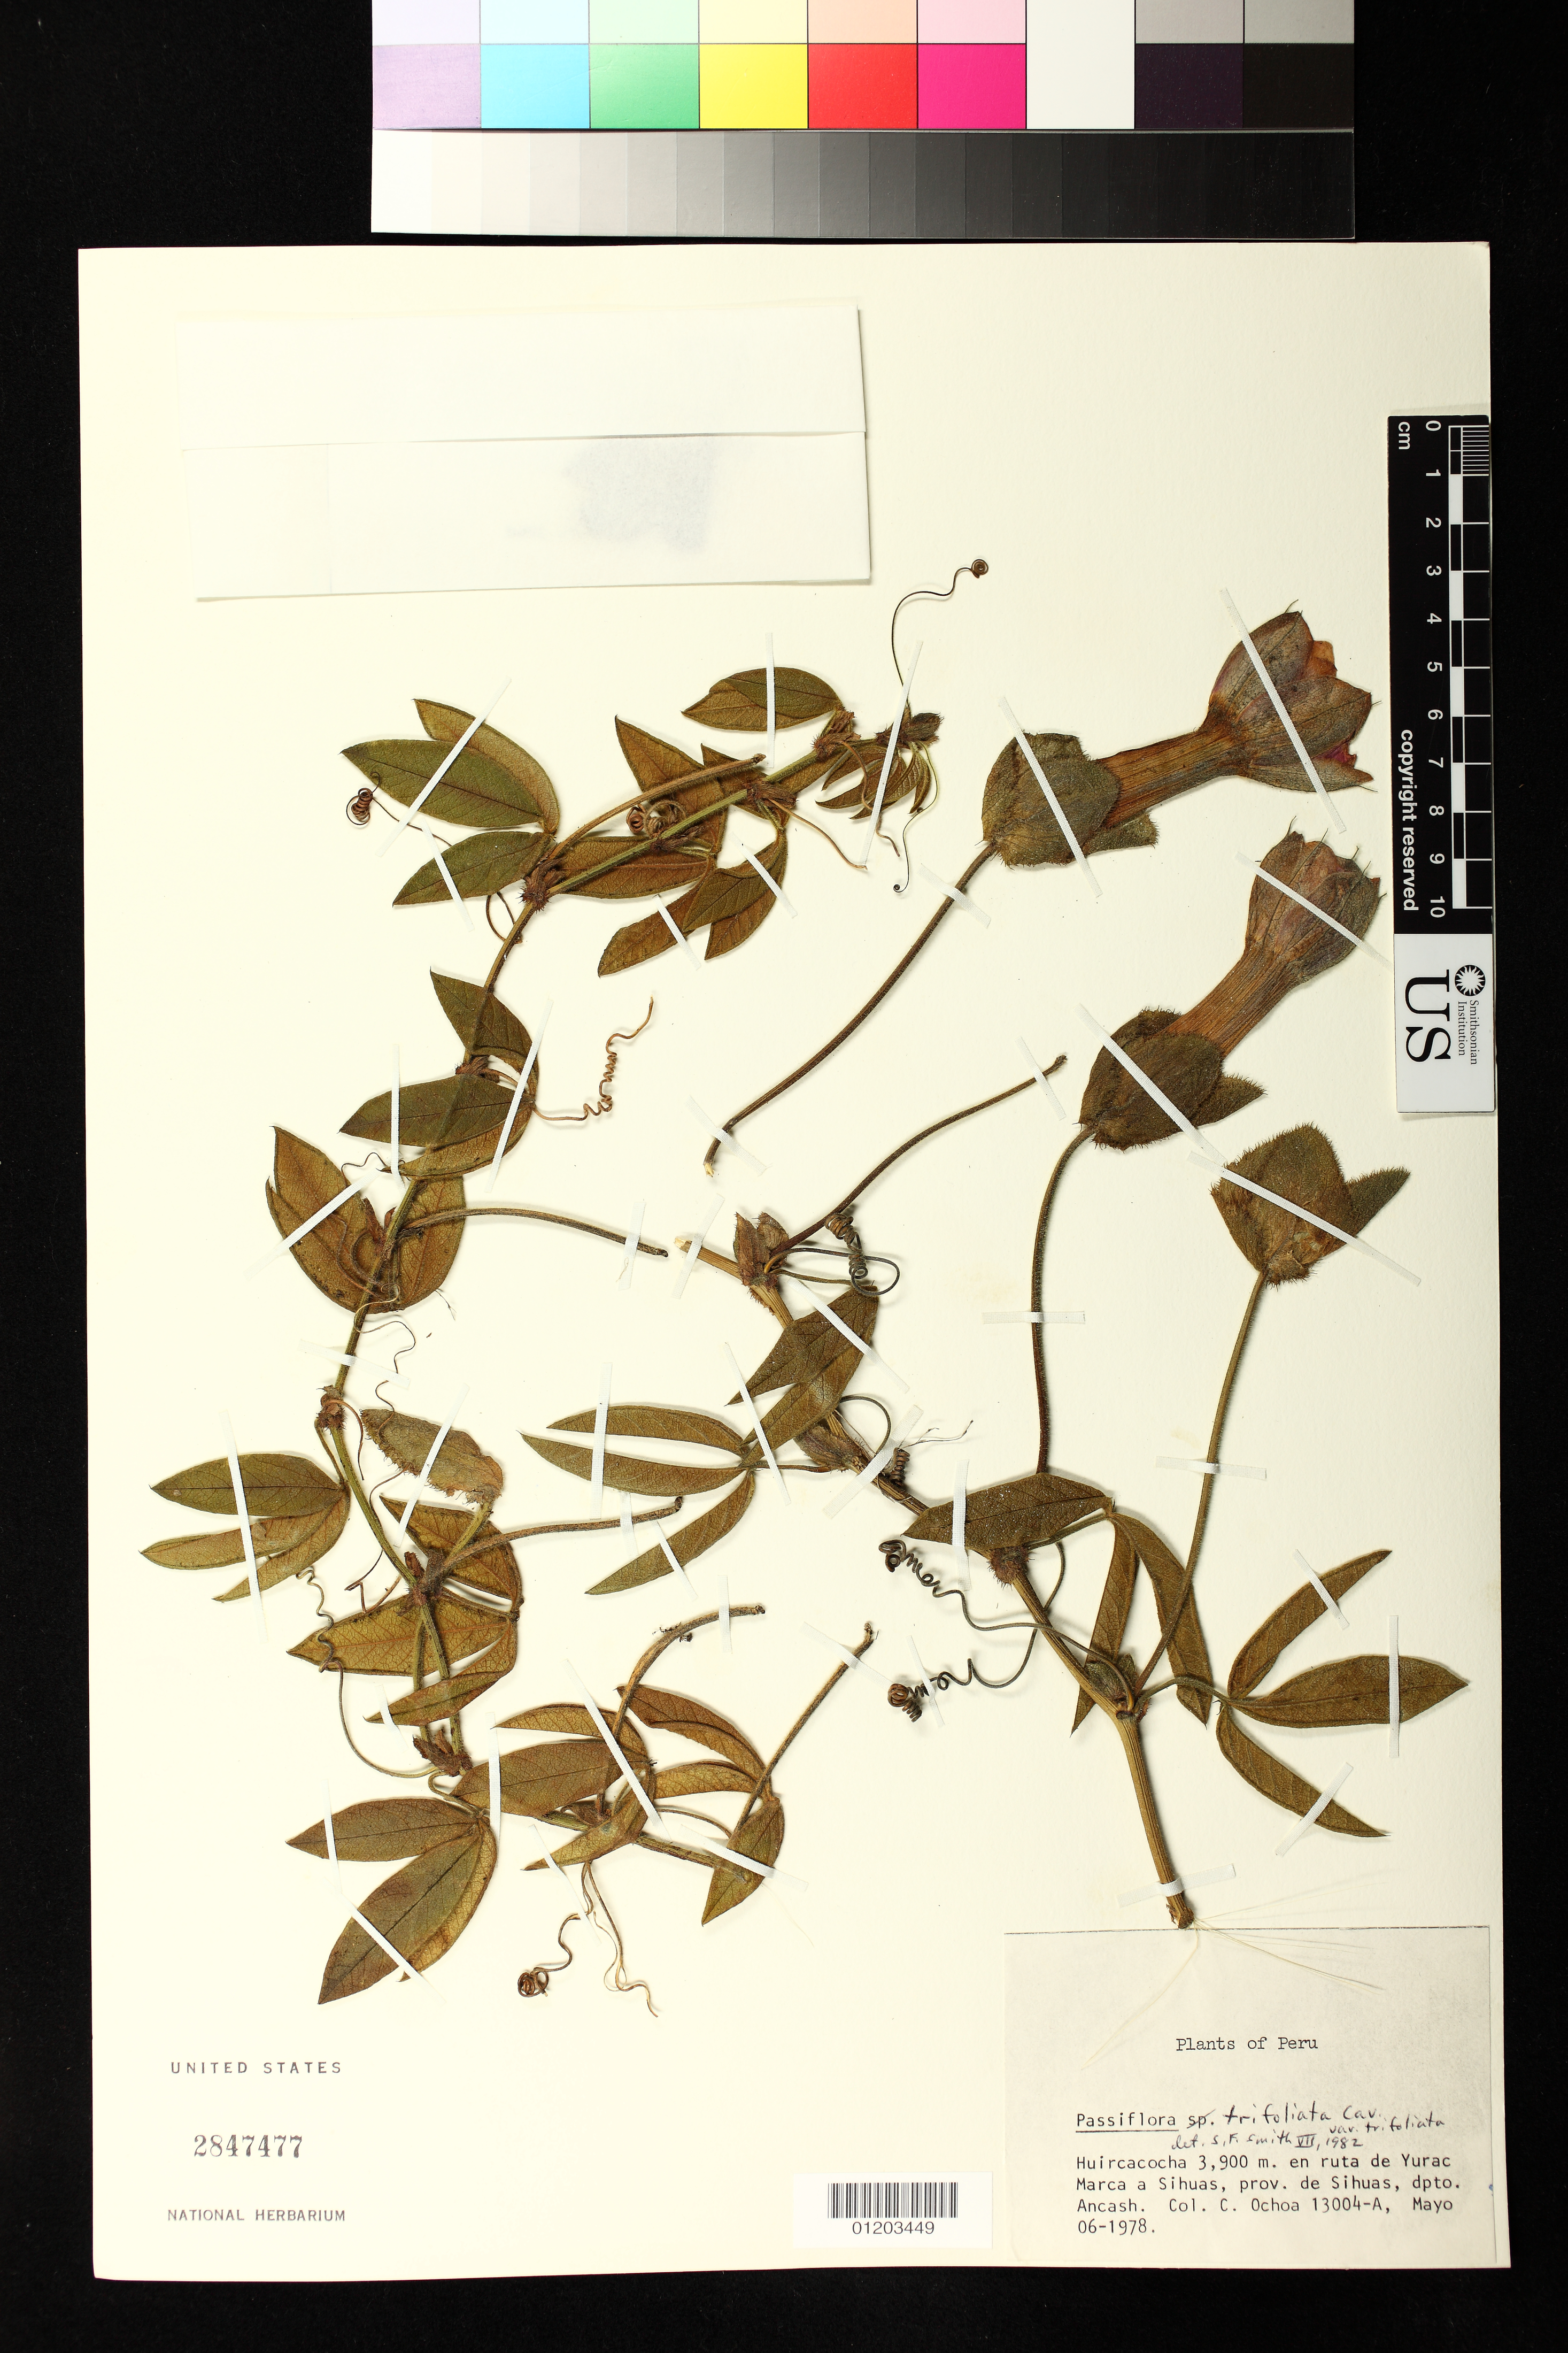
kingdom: Plantae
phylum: Tracheophyta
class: Magnoliopsida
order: Malpighiales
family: Passifloraceae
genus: Passiflora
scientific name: Passiflora trifoliata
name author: Cav.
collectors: C. Ochoa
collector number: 13004-A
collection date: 1978-05-06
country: Peru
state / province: Ancash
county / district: Sihuas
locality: Huiracocha 3,900 m. en ruta de Yurac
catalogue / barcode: US 2847477